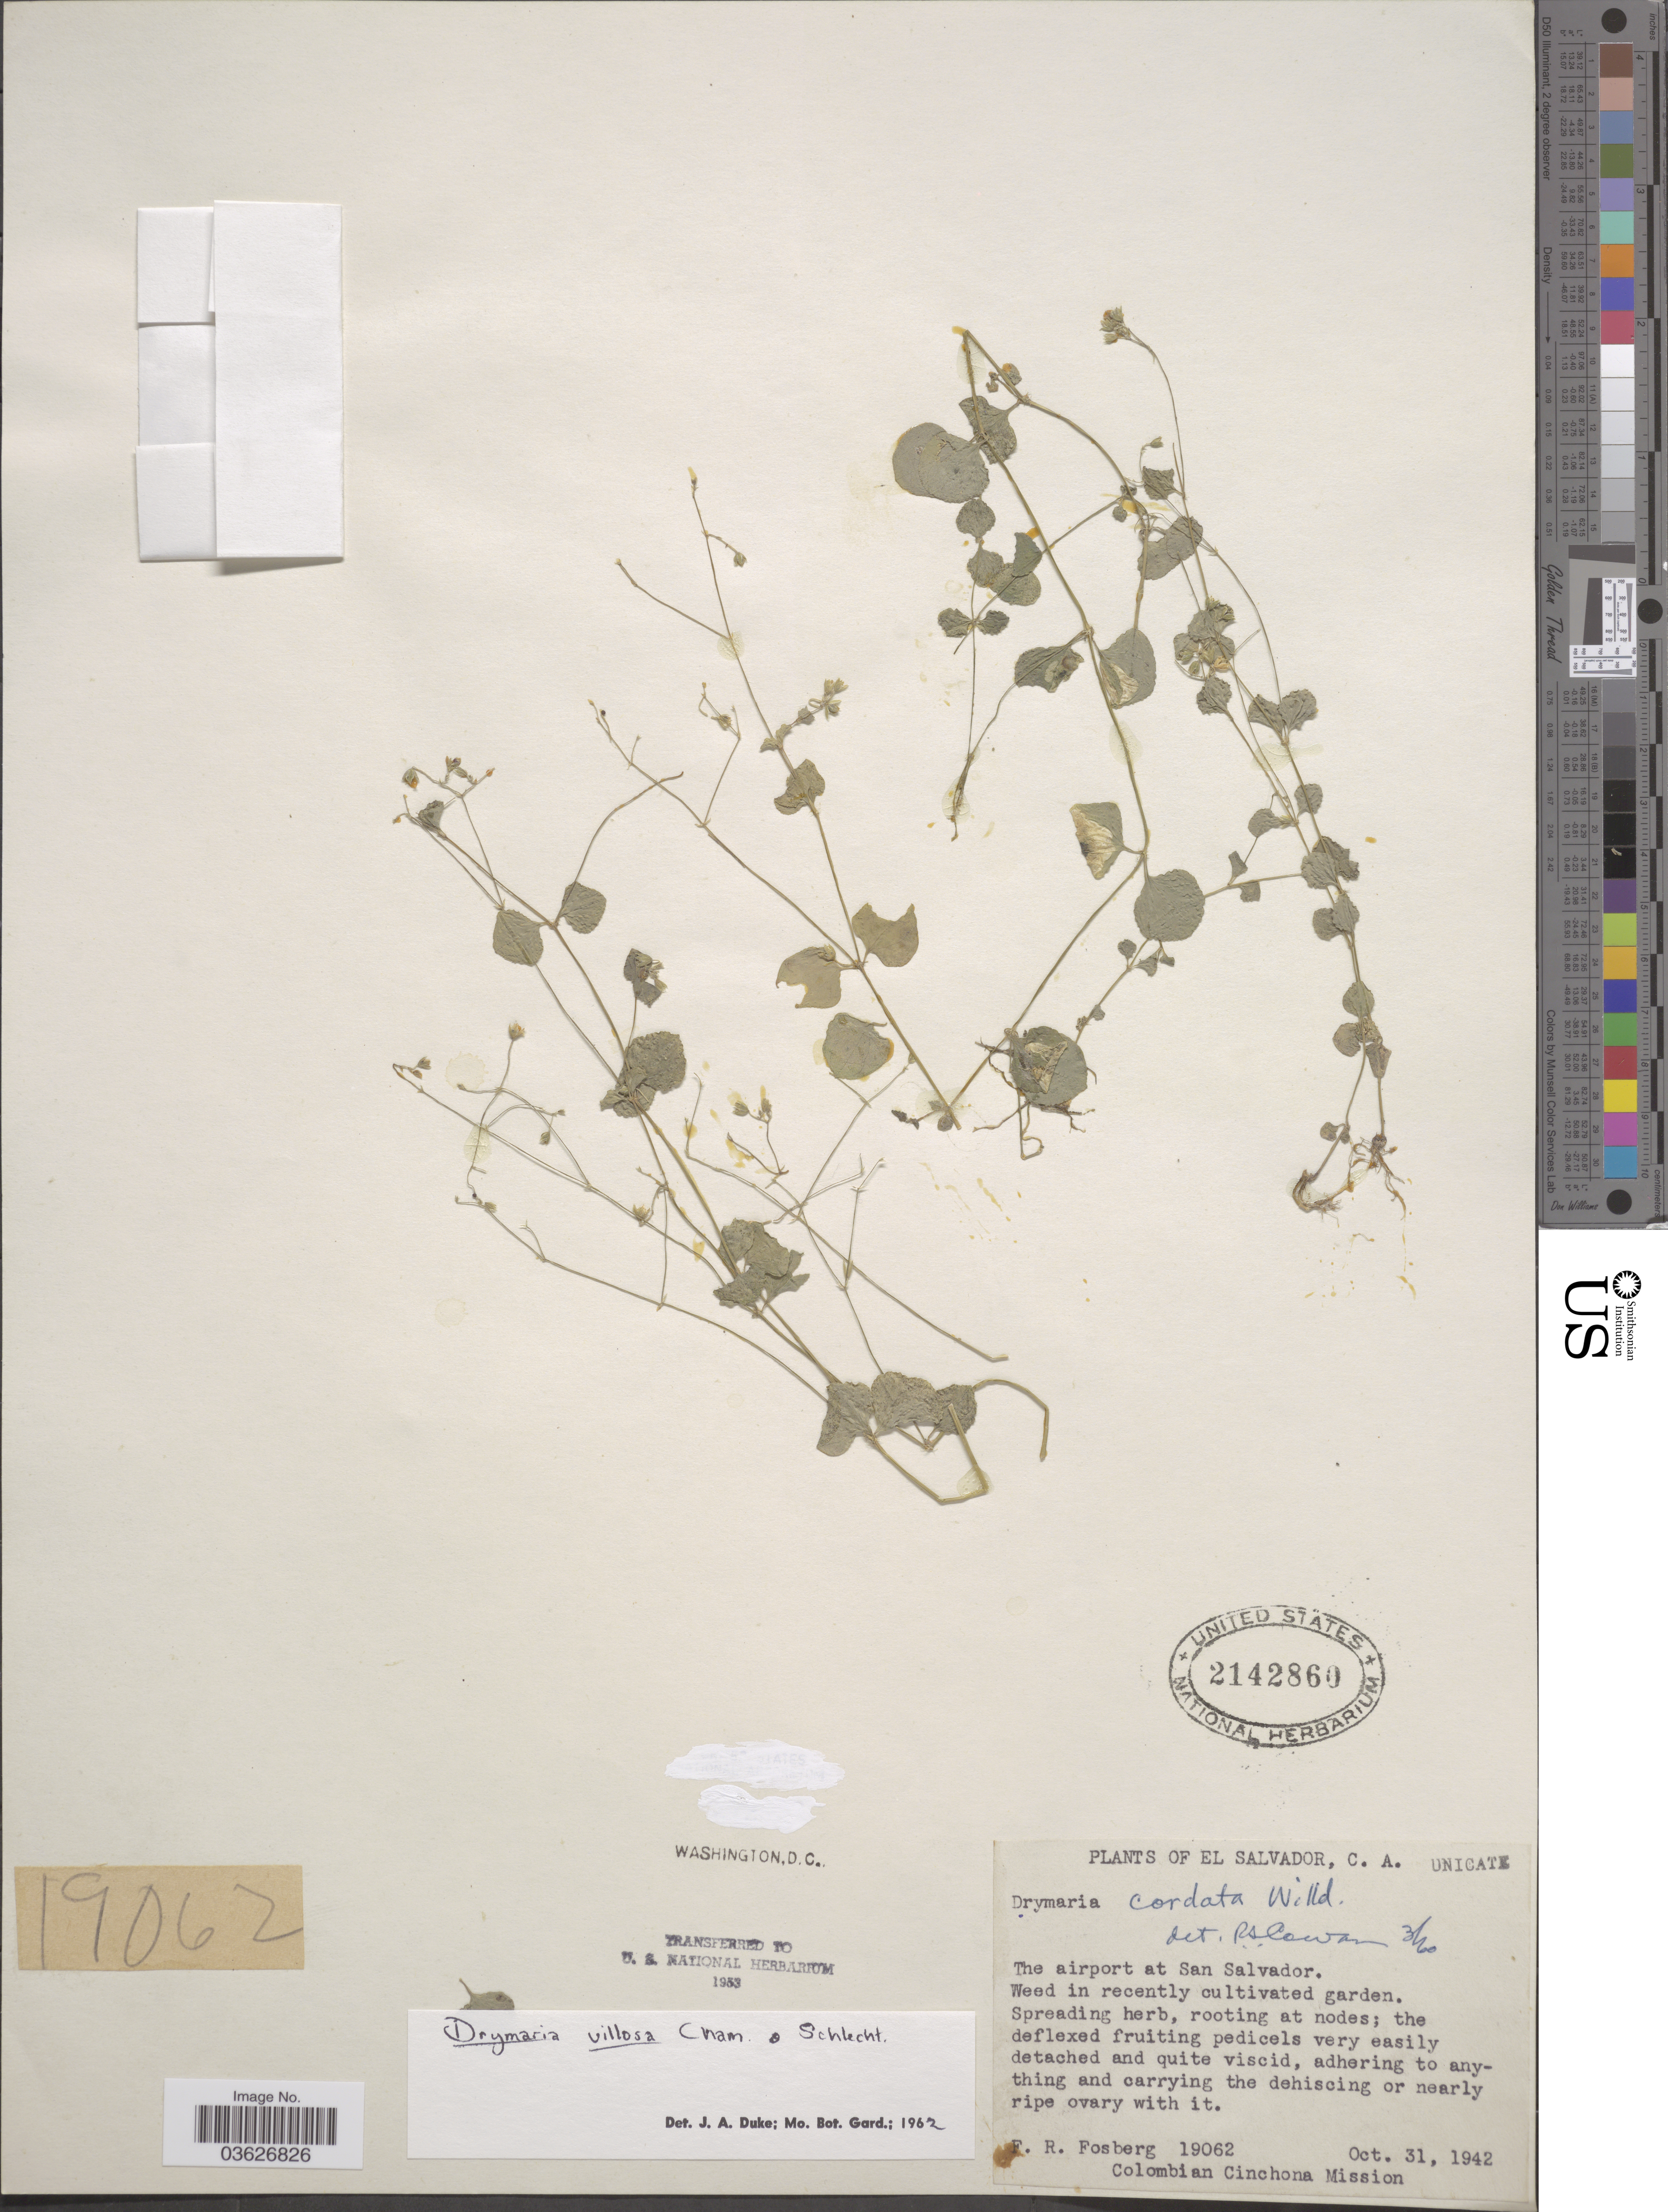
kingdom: Plantae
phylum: Tracheophyta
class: Magnoliopsida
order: Caryophyllales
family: Caryophyllaceae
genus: Drymaria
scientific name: Drymaria villosa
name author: Cham. & Schltdl.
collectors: F. R. Fosberg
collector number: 19062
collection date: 1942-10-31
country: El Salvador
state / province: San Salvador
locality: The airport at San Salvador.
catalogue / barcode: US 2142860